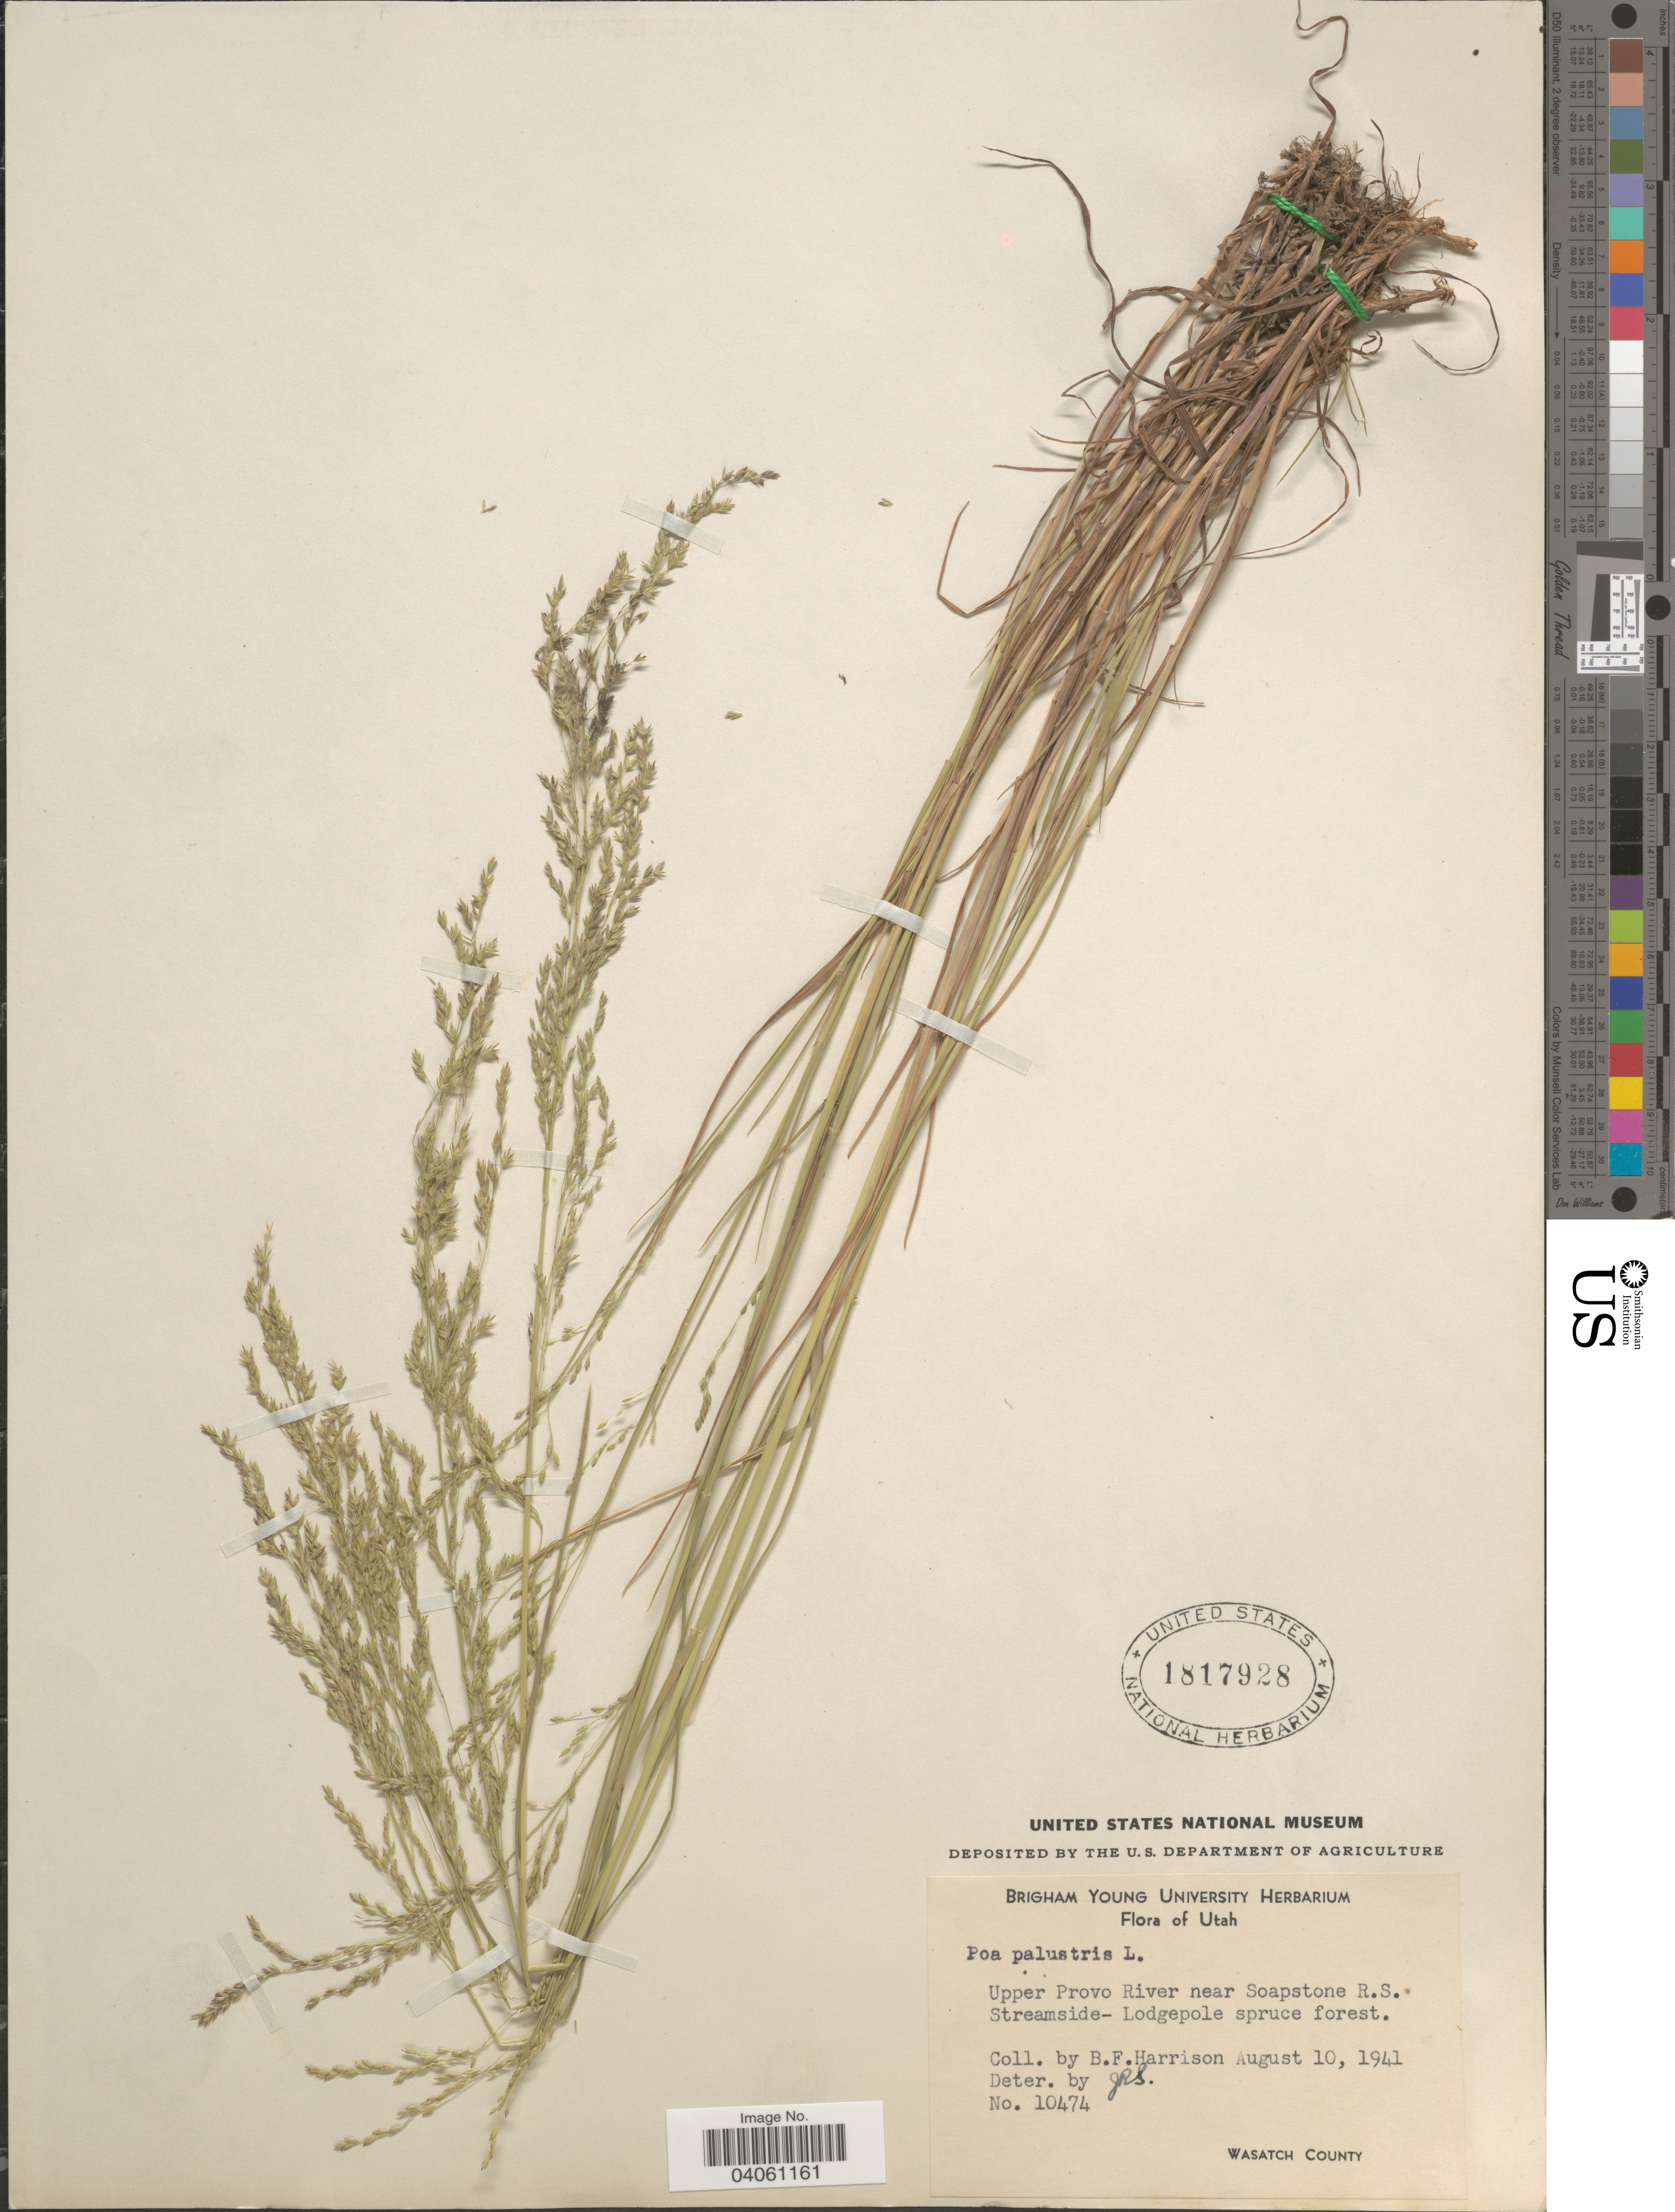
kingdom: Plantae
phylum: Tracheophyta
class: Liliopsida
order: Poales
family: Poaceae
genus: Poa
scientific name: Poa palustris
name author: L.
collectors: B. F. Harrison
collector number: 10474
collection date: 1941-08-10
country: United States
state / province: Utah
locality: Upper Provo River near Soapstone R.S. Streamside - Lodgepole spruce forest. Wasatch County.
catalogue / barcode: US 1817928